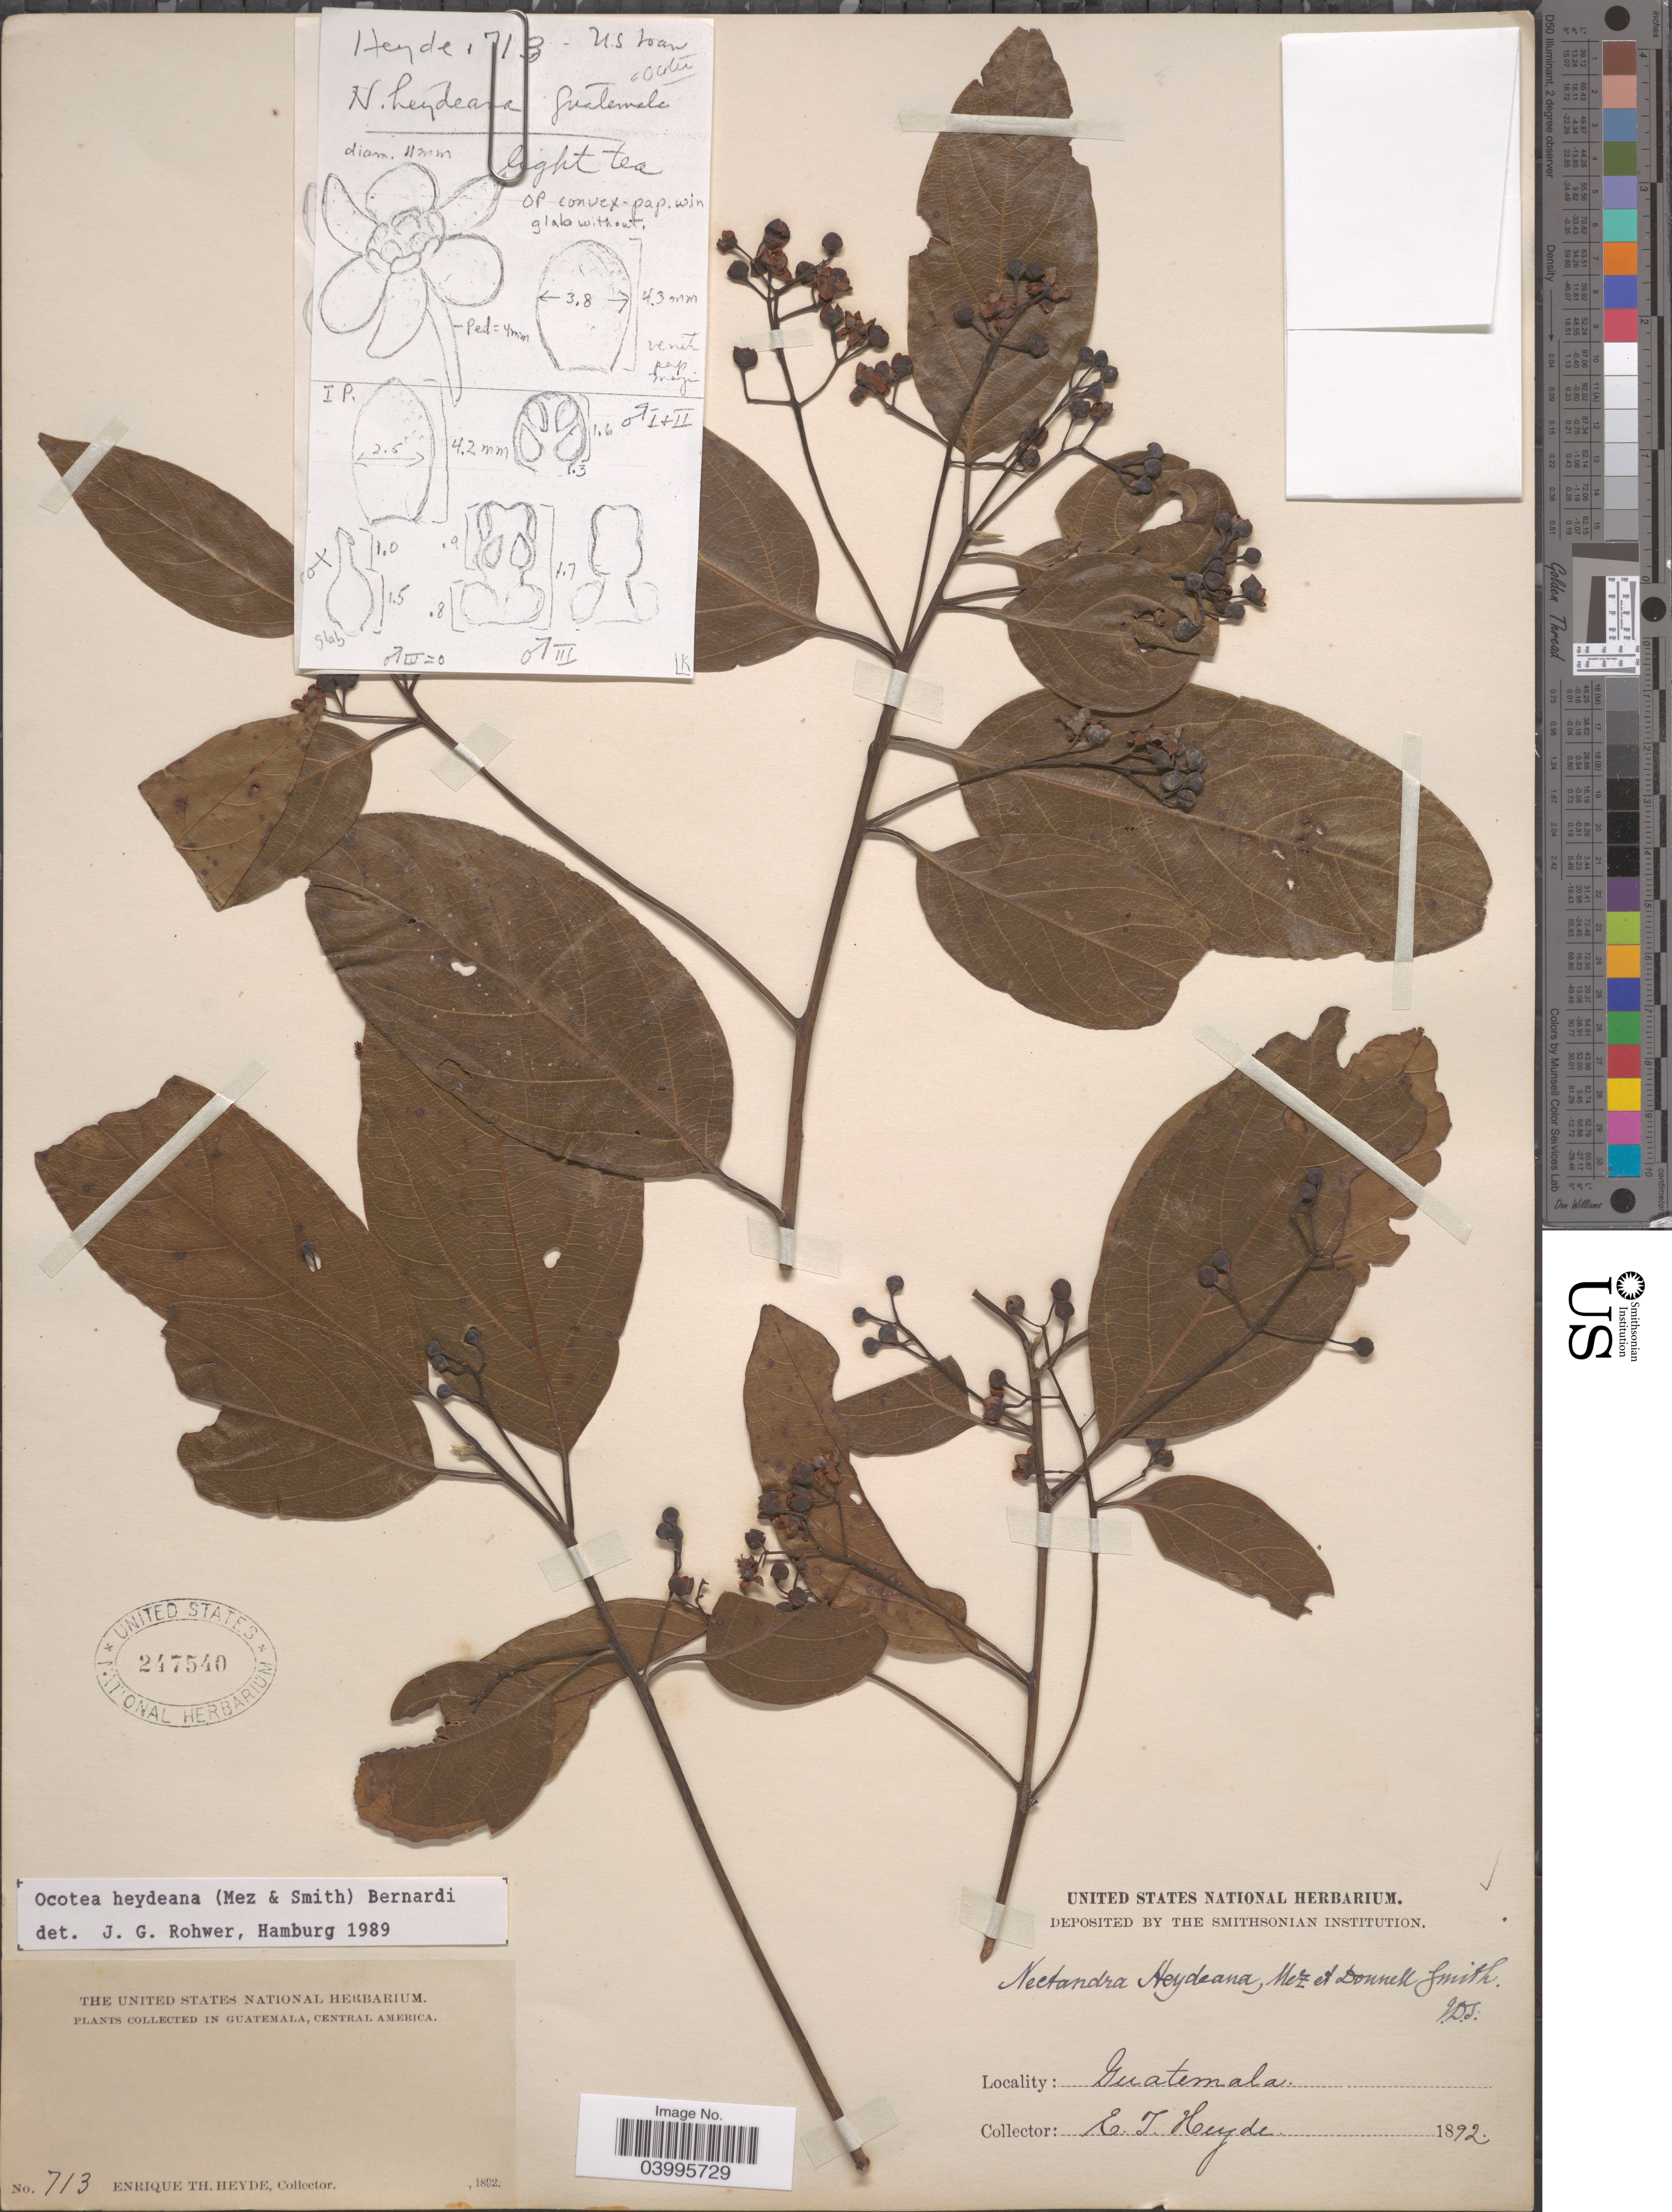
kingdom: Plantae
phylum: Tracheophyta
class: Magnoliopsida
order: Laurales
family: Lauraceae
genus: Ocotea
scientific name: Ocotea heydeana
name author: (Mez & Donn. Sm.) Bernardi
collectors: E. T. Heyde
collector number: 713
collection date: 1892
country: Guatemala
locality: Guatemala, Central America.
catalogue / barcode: US 247540